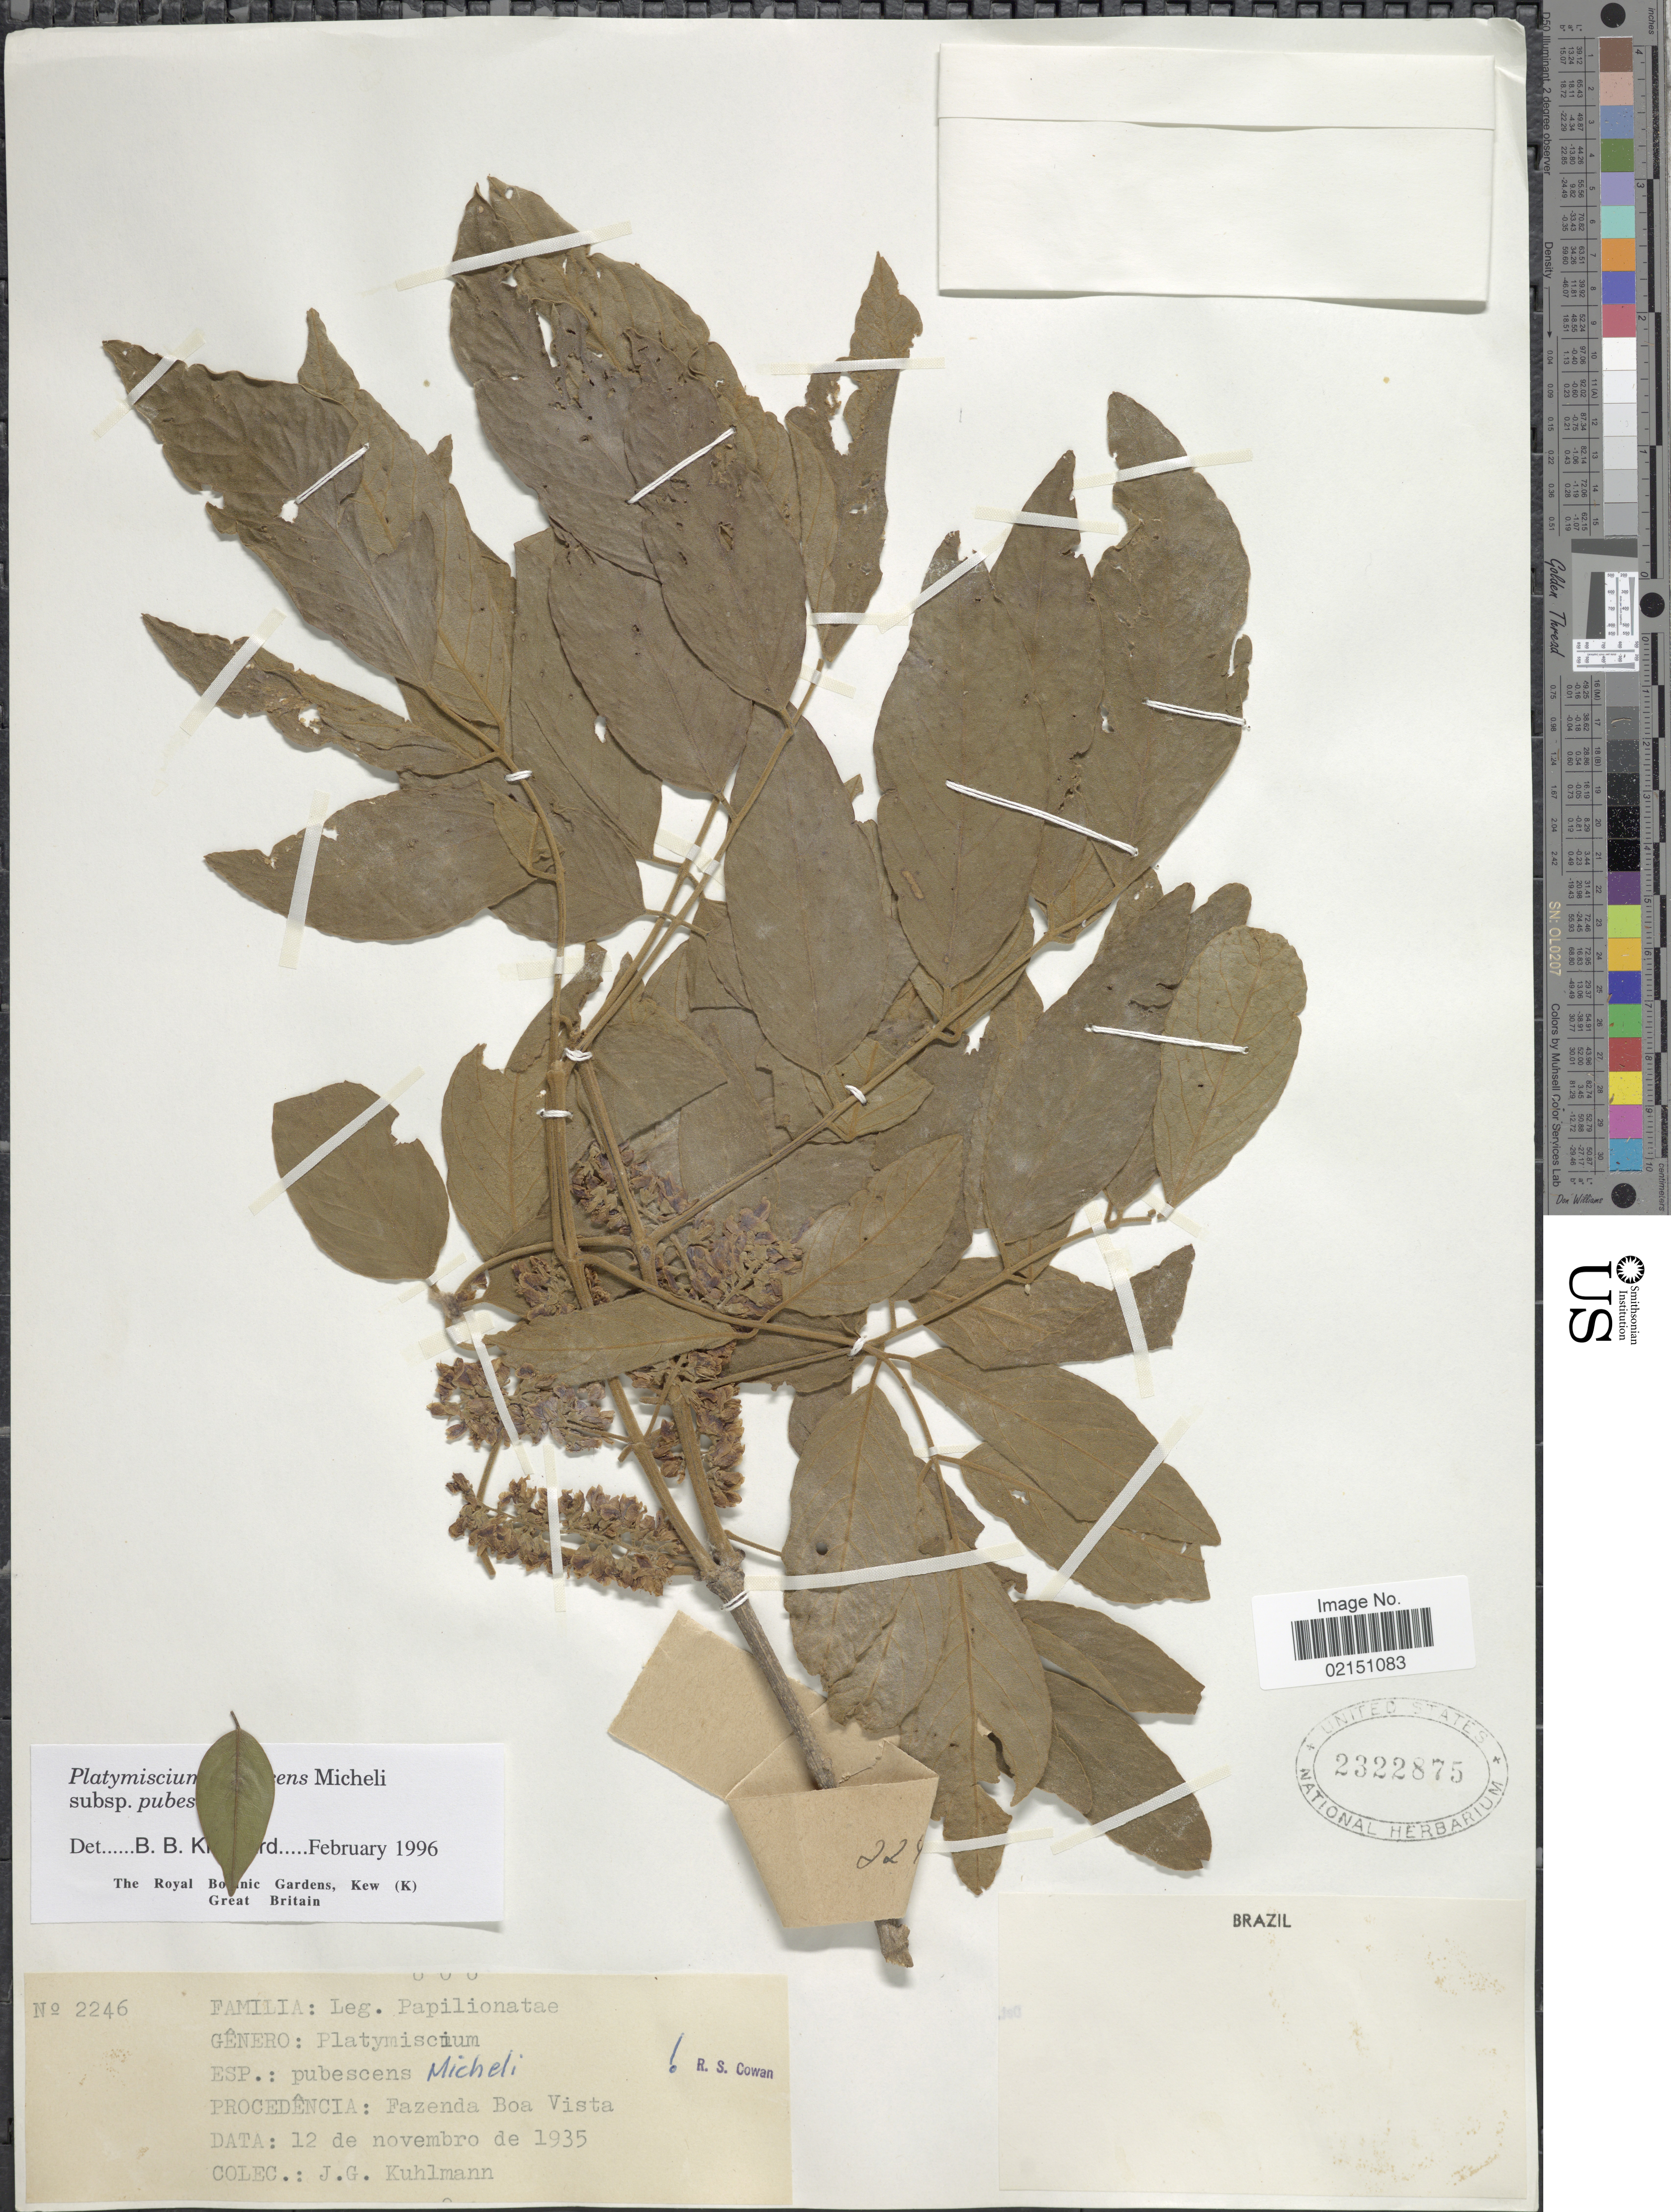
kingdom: Plantae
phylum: Tracheophyta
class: Magnoliopsida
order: Fabales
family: Fabaceae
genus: Platymiscium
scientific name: Platymiscium pubescens subsp. pubescens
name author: Micheli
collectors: J. G. Kuhlmann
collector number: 2246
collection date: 1935-11-12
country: Cape Verde Islands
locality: Fazenda Boa Vista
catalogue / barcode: US 2322875